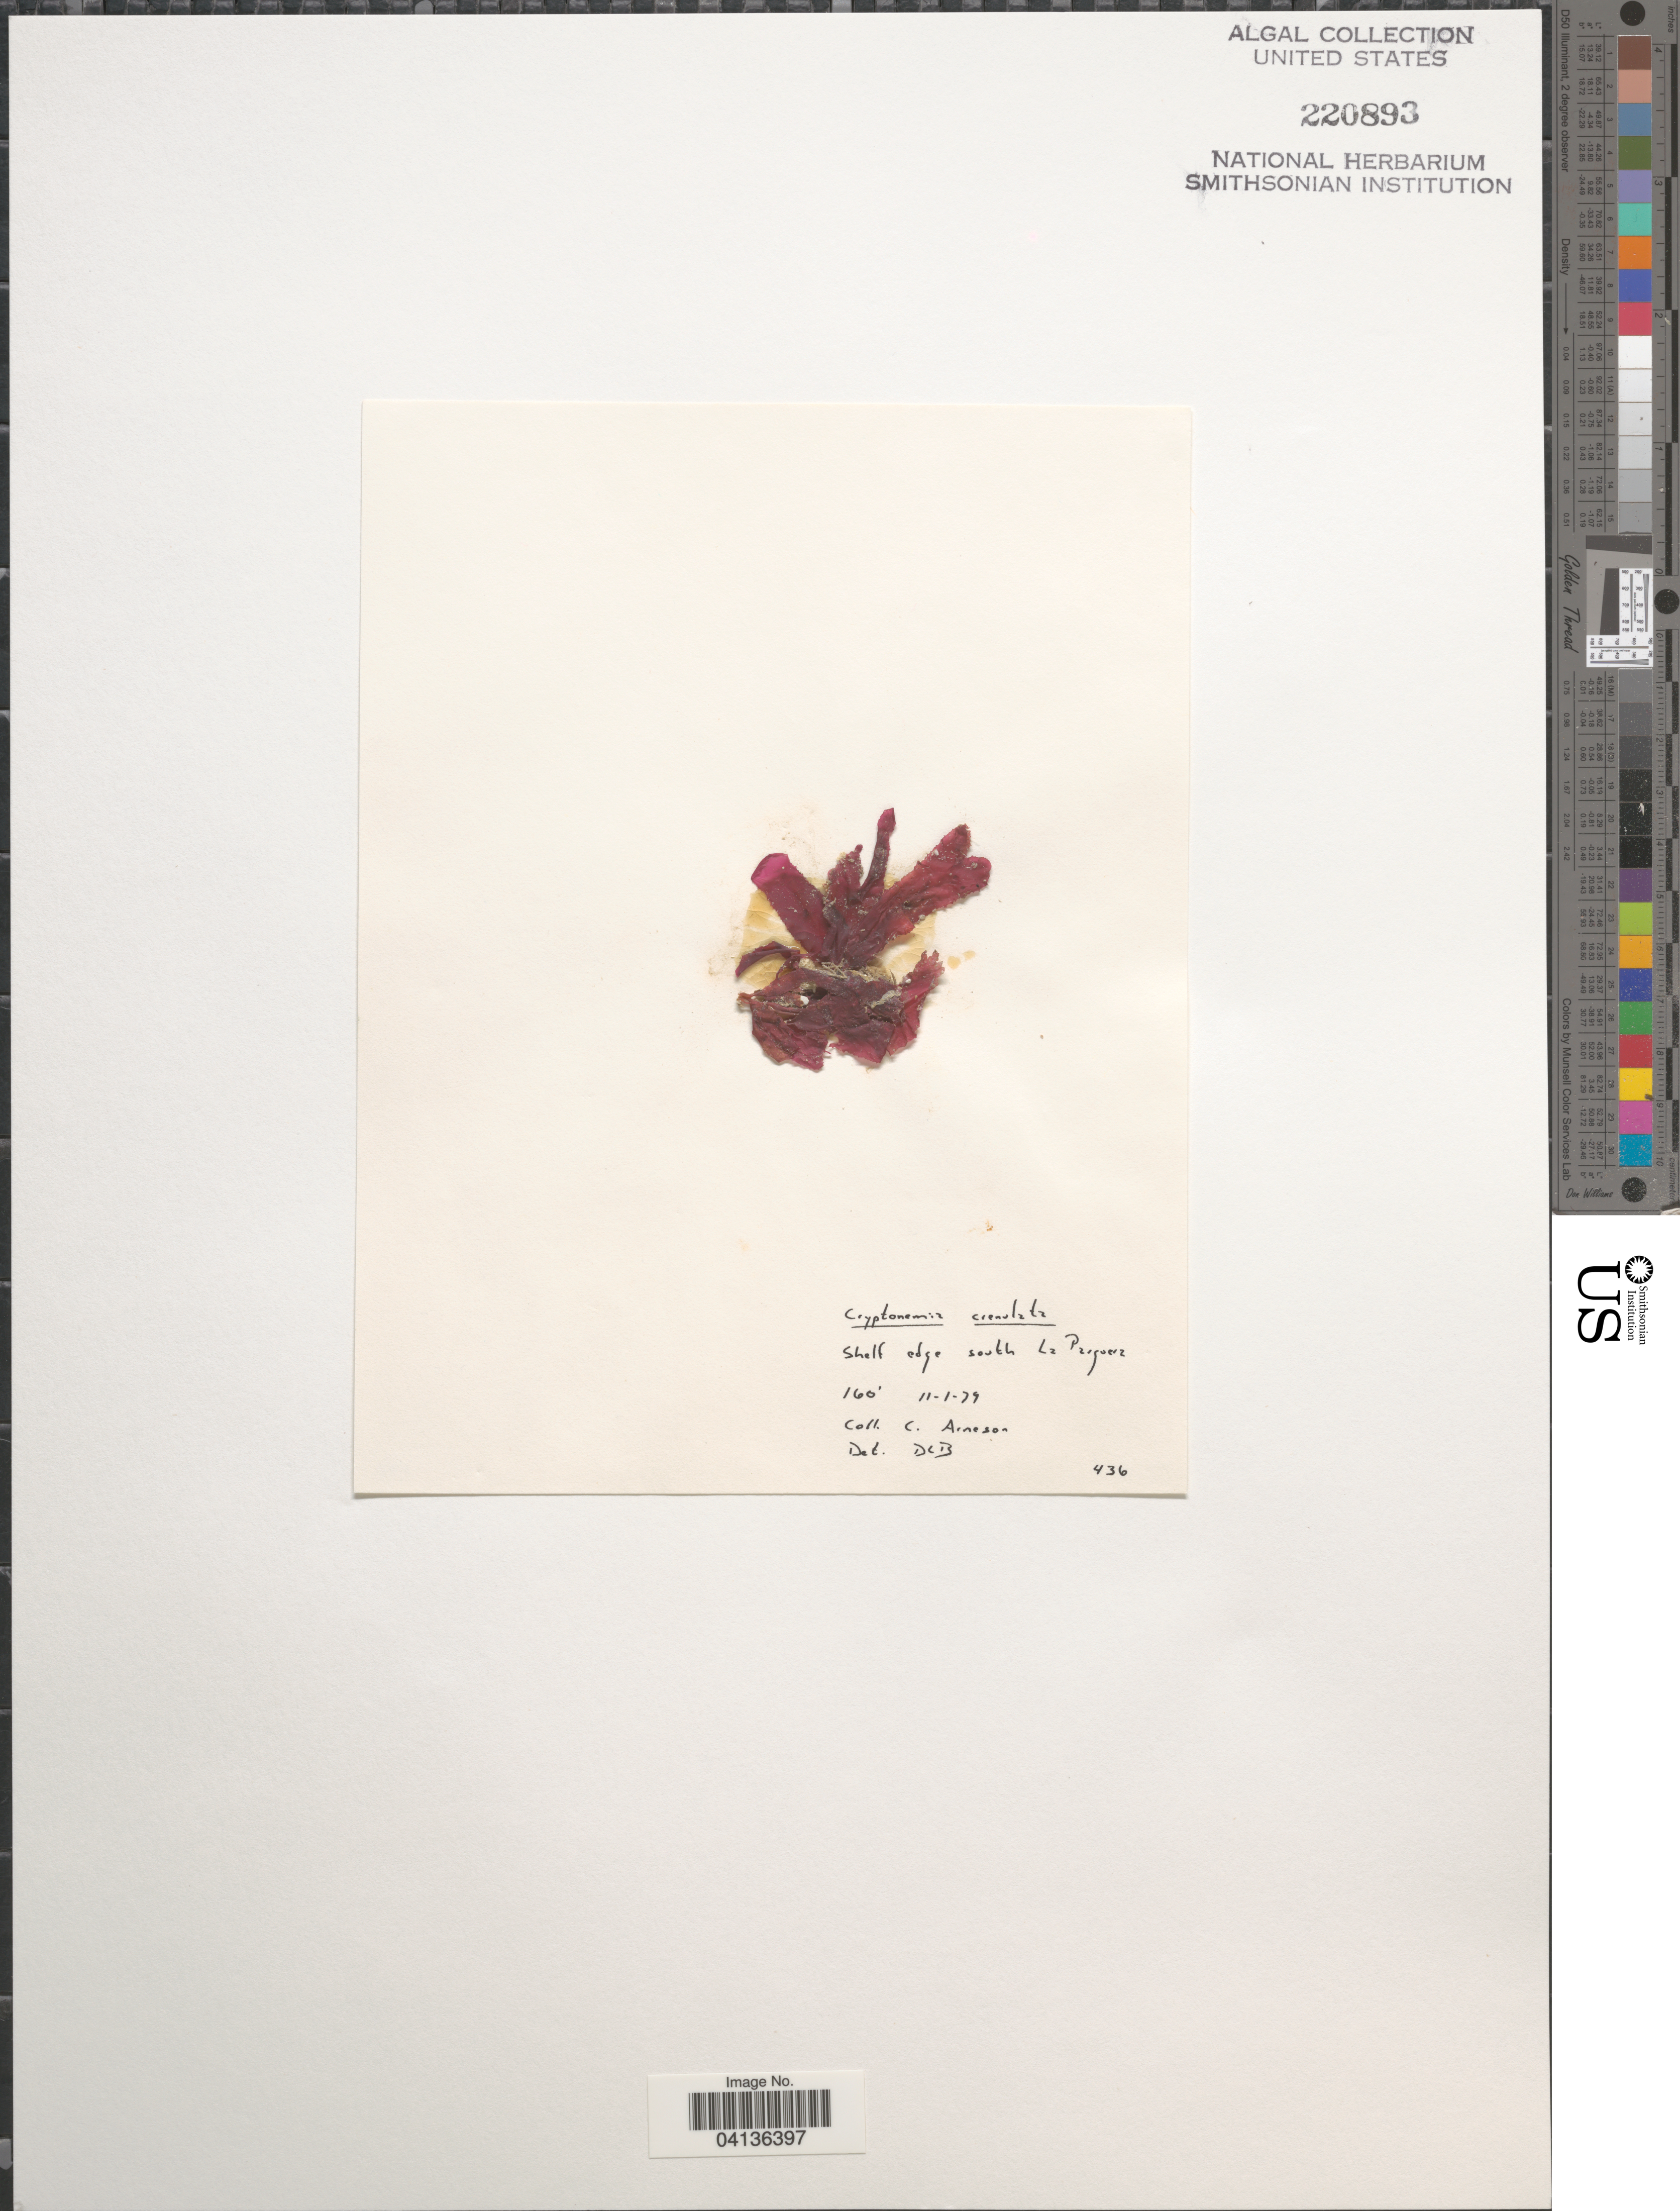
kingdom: Plantae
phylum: Rhodophyta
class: Florideophyceae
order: Halymeniales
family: Halymeniaceae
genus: Cryptonemia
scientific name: Cryptonemia crenulata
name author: (J. Agardh) J. Agardh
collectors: C. Arneson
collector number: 436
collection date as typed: Transcribed d/m/y: 11/1/79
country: Puerto Rico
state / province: Lajas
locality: Shelf edge south La Parguera.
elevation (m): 49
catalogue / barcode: US 220893